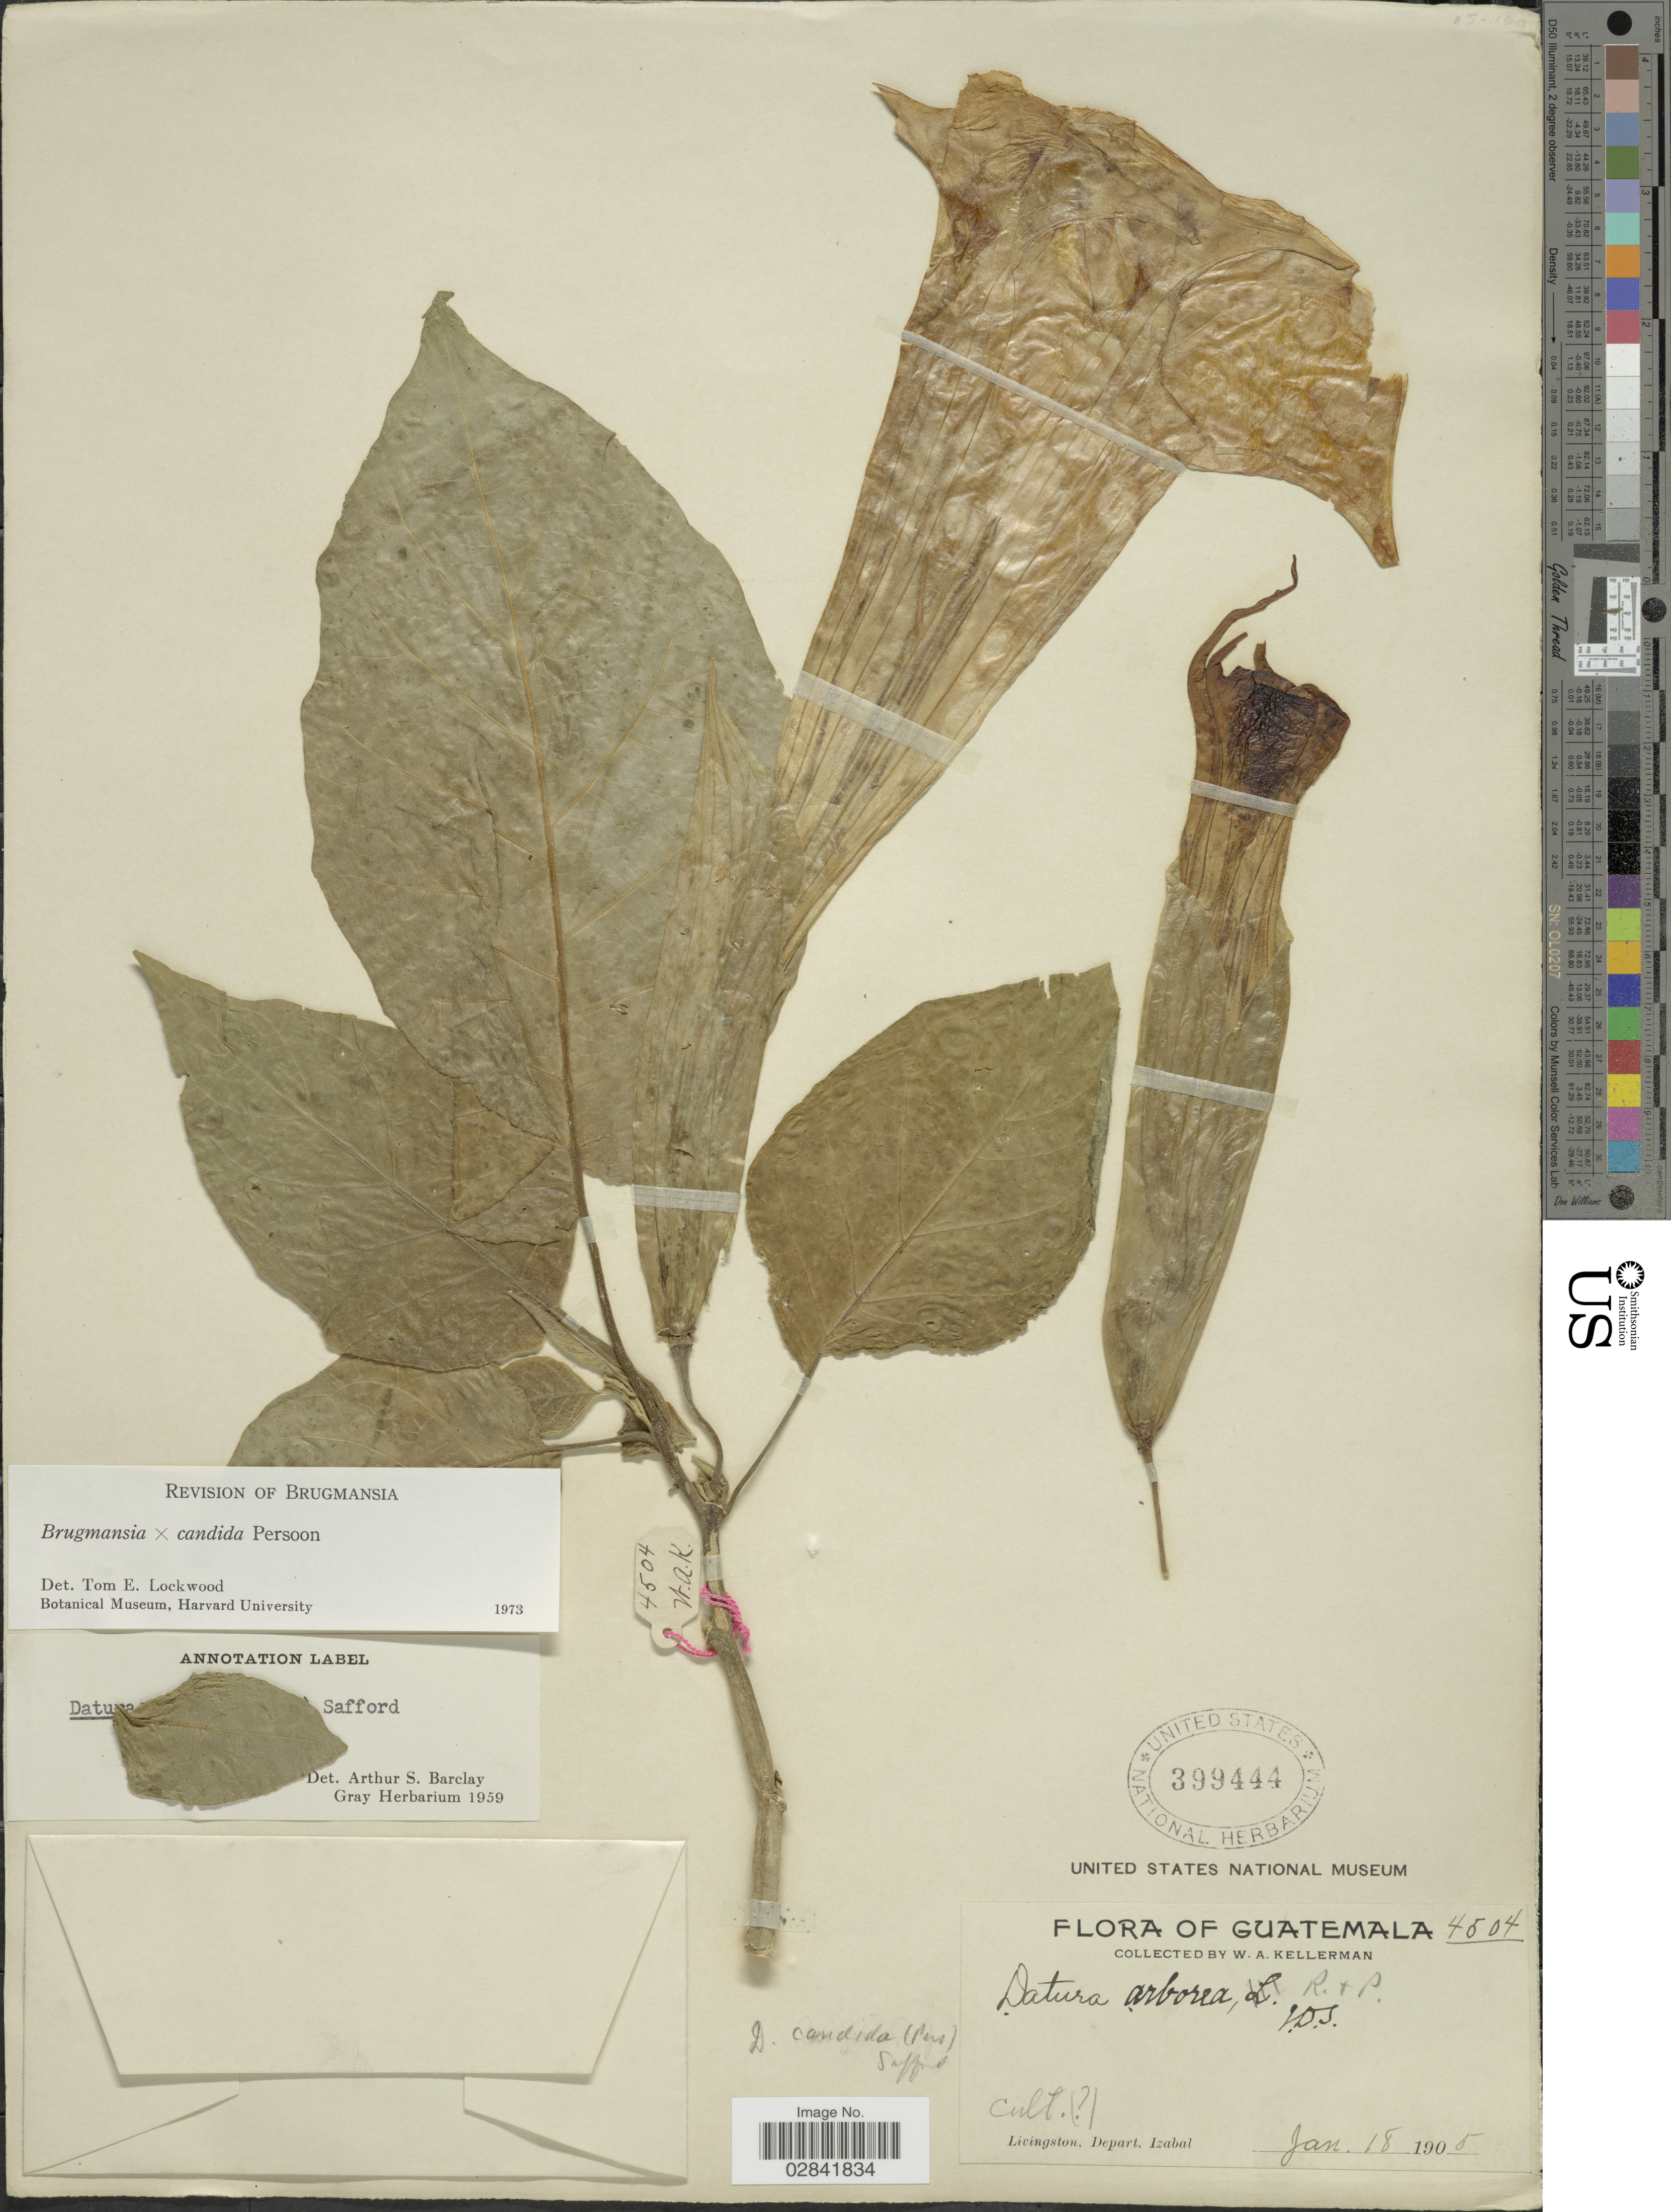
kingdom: Plantae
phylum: Tracheophyta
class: Magnoliopsida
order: Solanales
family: Solanaceae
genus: Brugmansia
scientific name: Brugmansia x candida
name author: Pers.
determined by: Lockwood, T. E.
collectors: W. Kellerman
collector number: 4504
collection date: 1905-01-18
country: Guatemala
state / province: Izabal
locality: Livingston, Depart. Izabal.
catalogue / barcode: US 399444